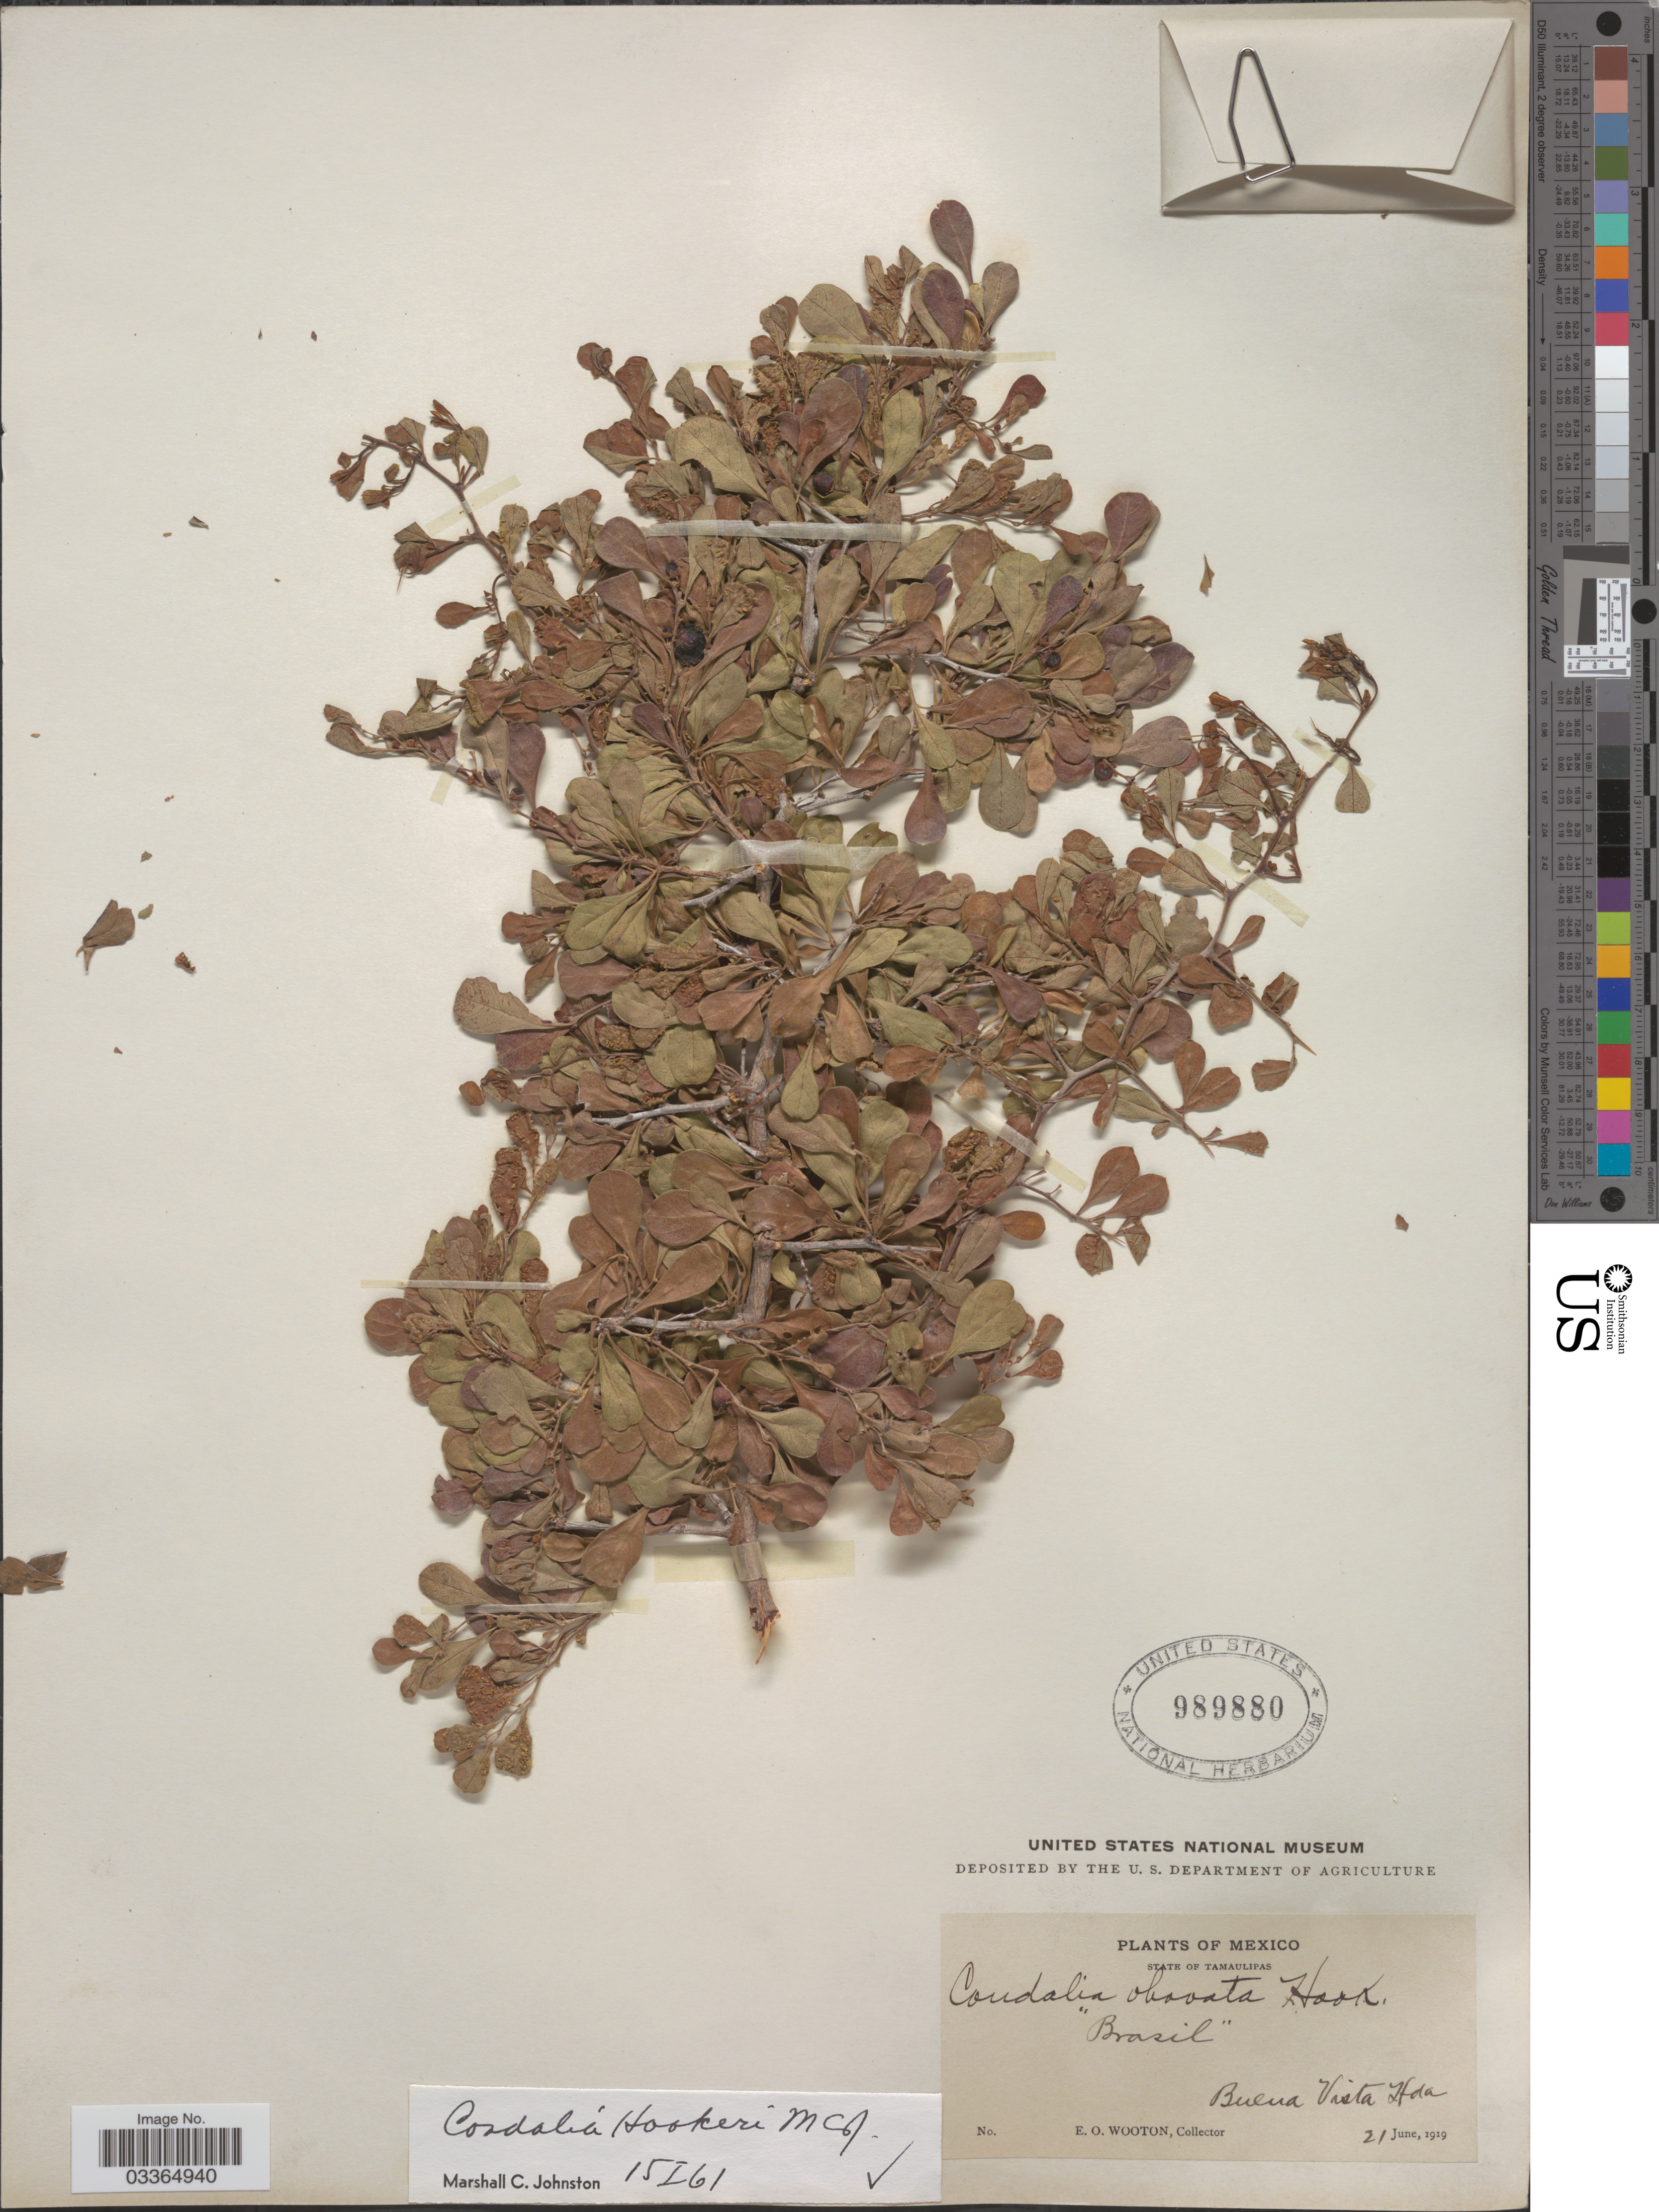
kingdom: Plantae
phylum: Tracheophyta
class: Magnoliopsida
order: Rosales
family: Rhamnaceae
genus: Condalia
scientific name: Condalia hookeri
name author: M.C. Johnst.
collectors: E. O. Wooton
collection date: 1919-06-21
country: Mexico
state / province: Tamaulipas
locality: Buena Vista Hda.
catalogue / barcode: US 989880